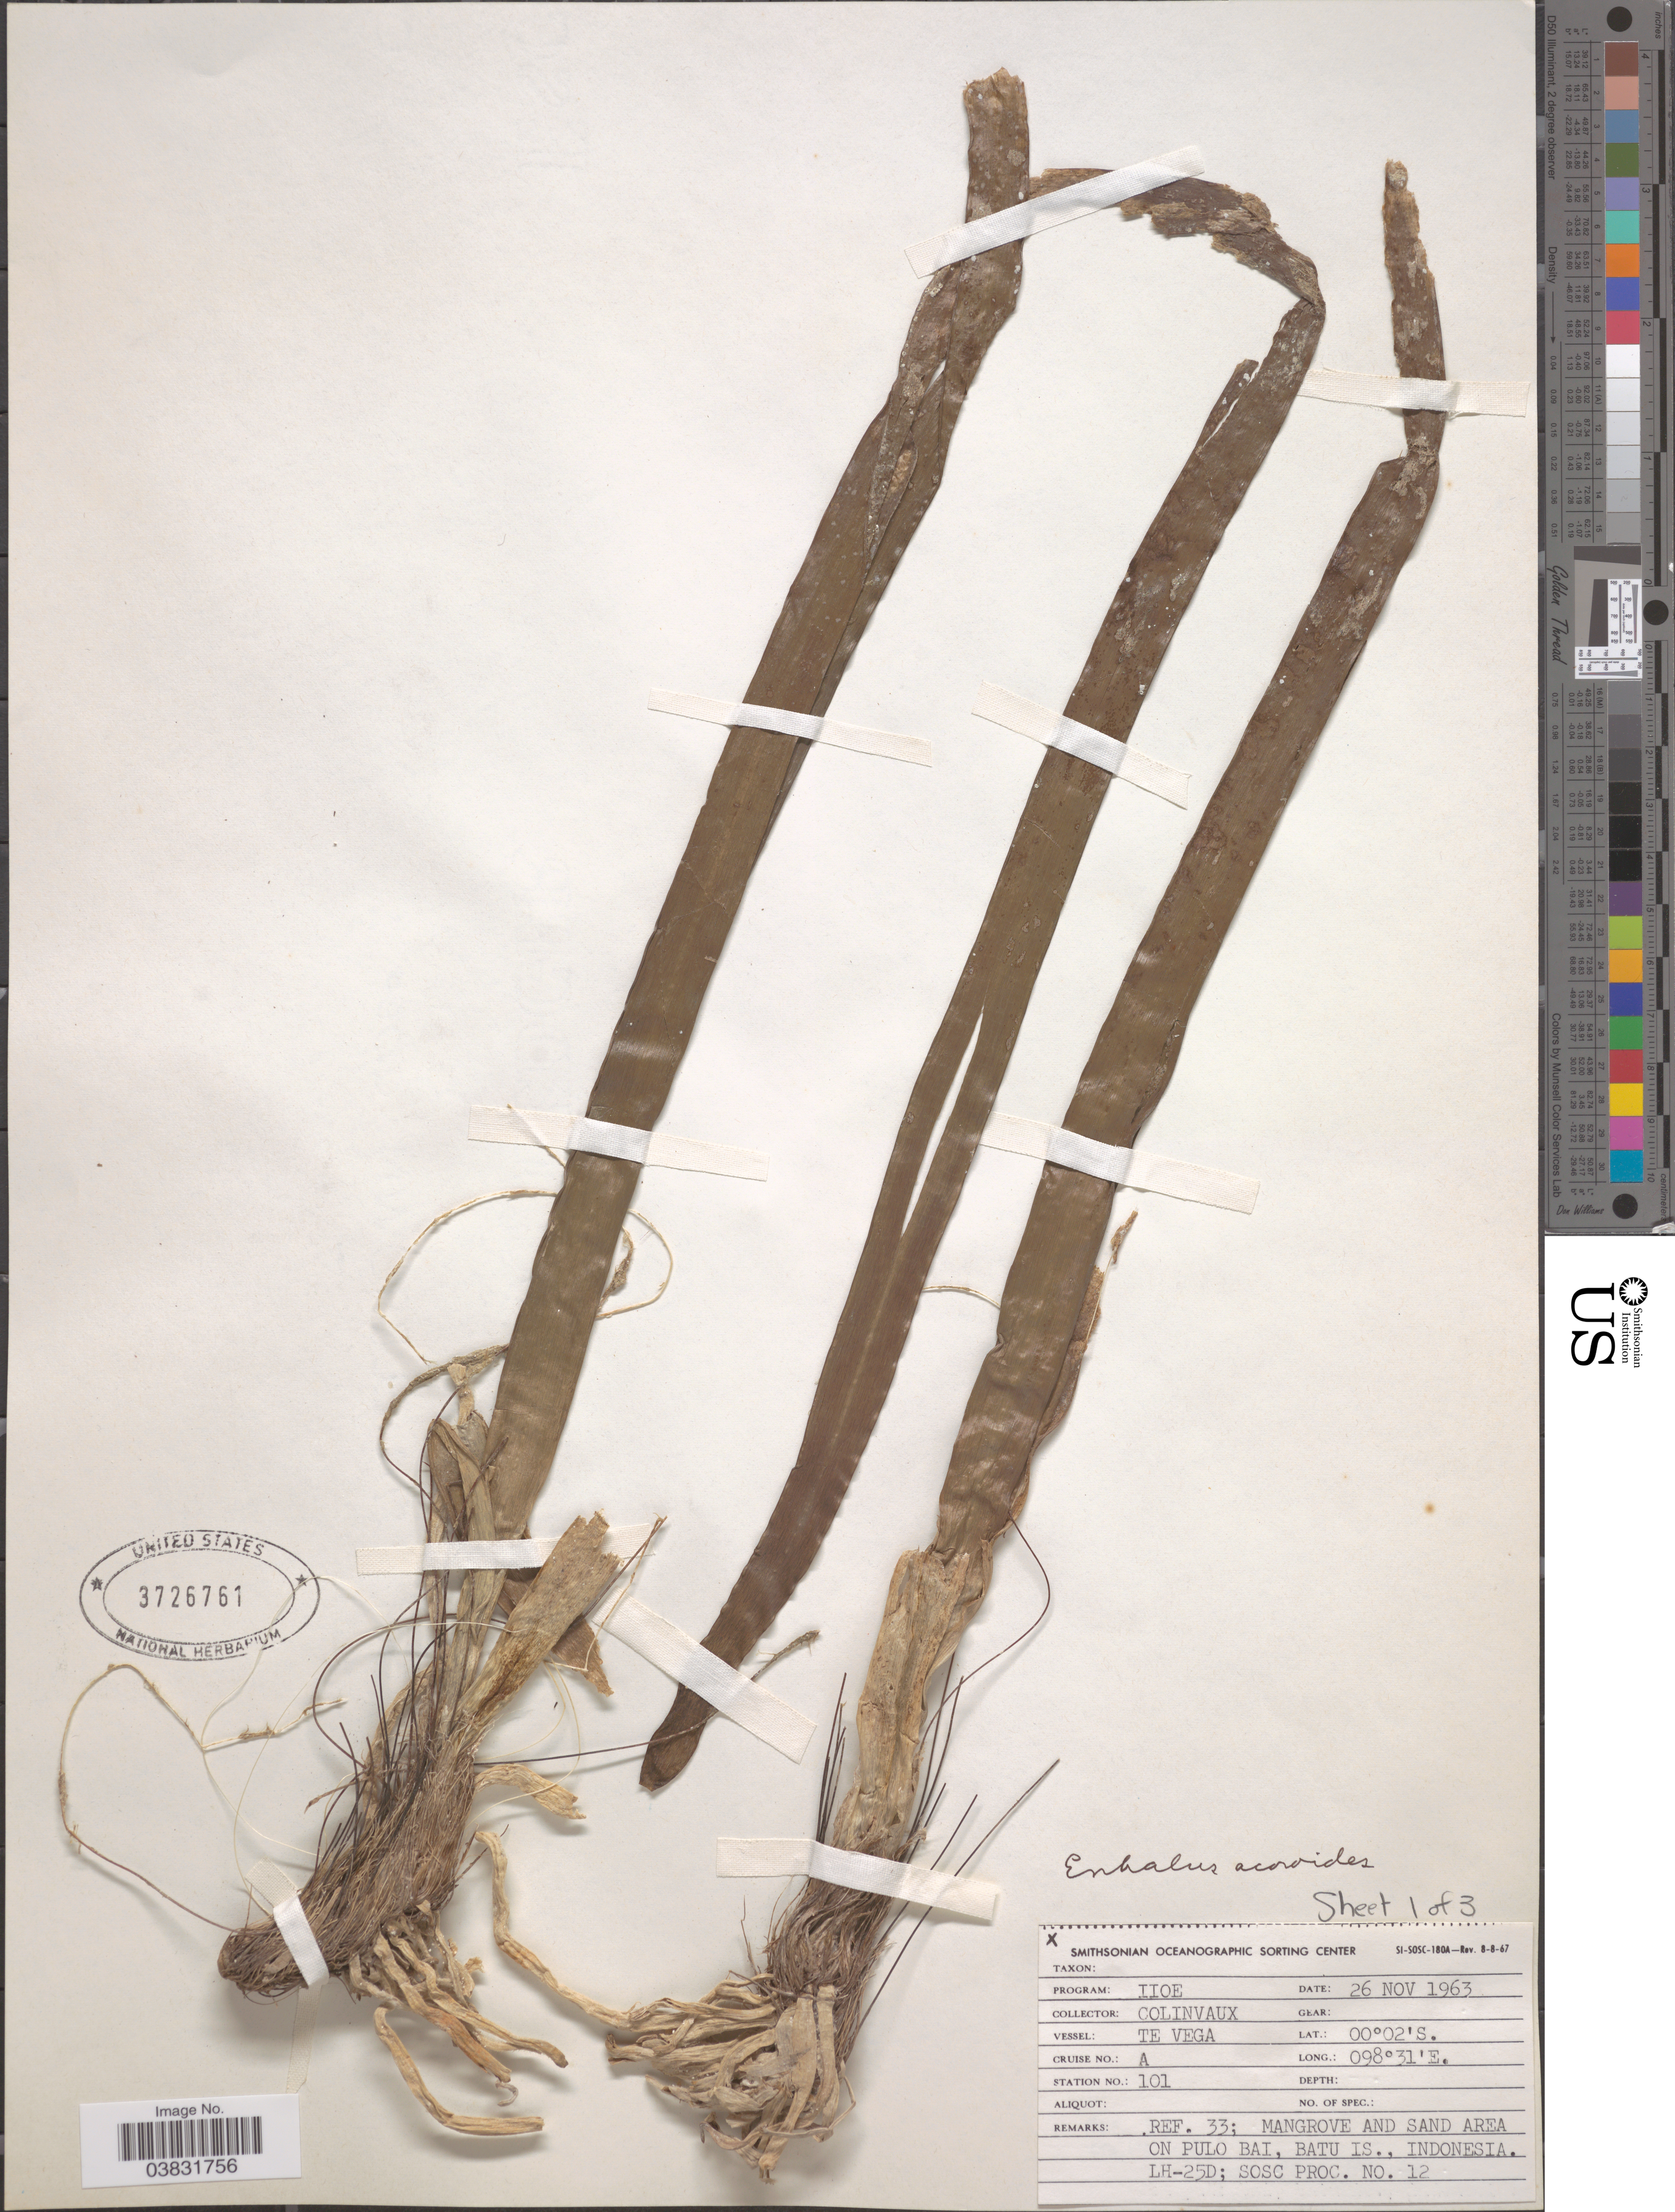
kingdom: Plantae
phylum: Tracheophyta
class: Liliopsida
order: Alismatales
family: Hydrocharitaceae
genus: Enhalus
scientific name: Enhalus acoroides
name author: (L. f.) Royle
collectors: Colinvaux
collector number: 12?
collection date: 1963-11-26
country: Indonesia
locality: Ref.33; Mangrove and sand area on Pulo Bai, Batu Is.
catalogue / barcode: US 3726761